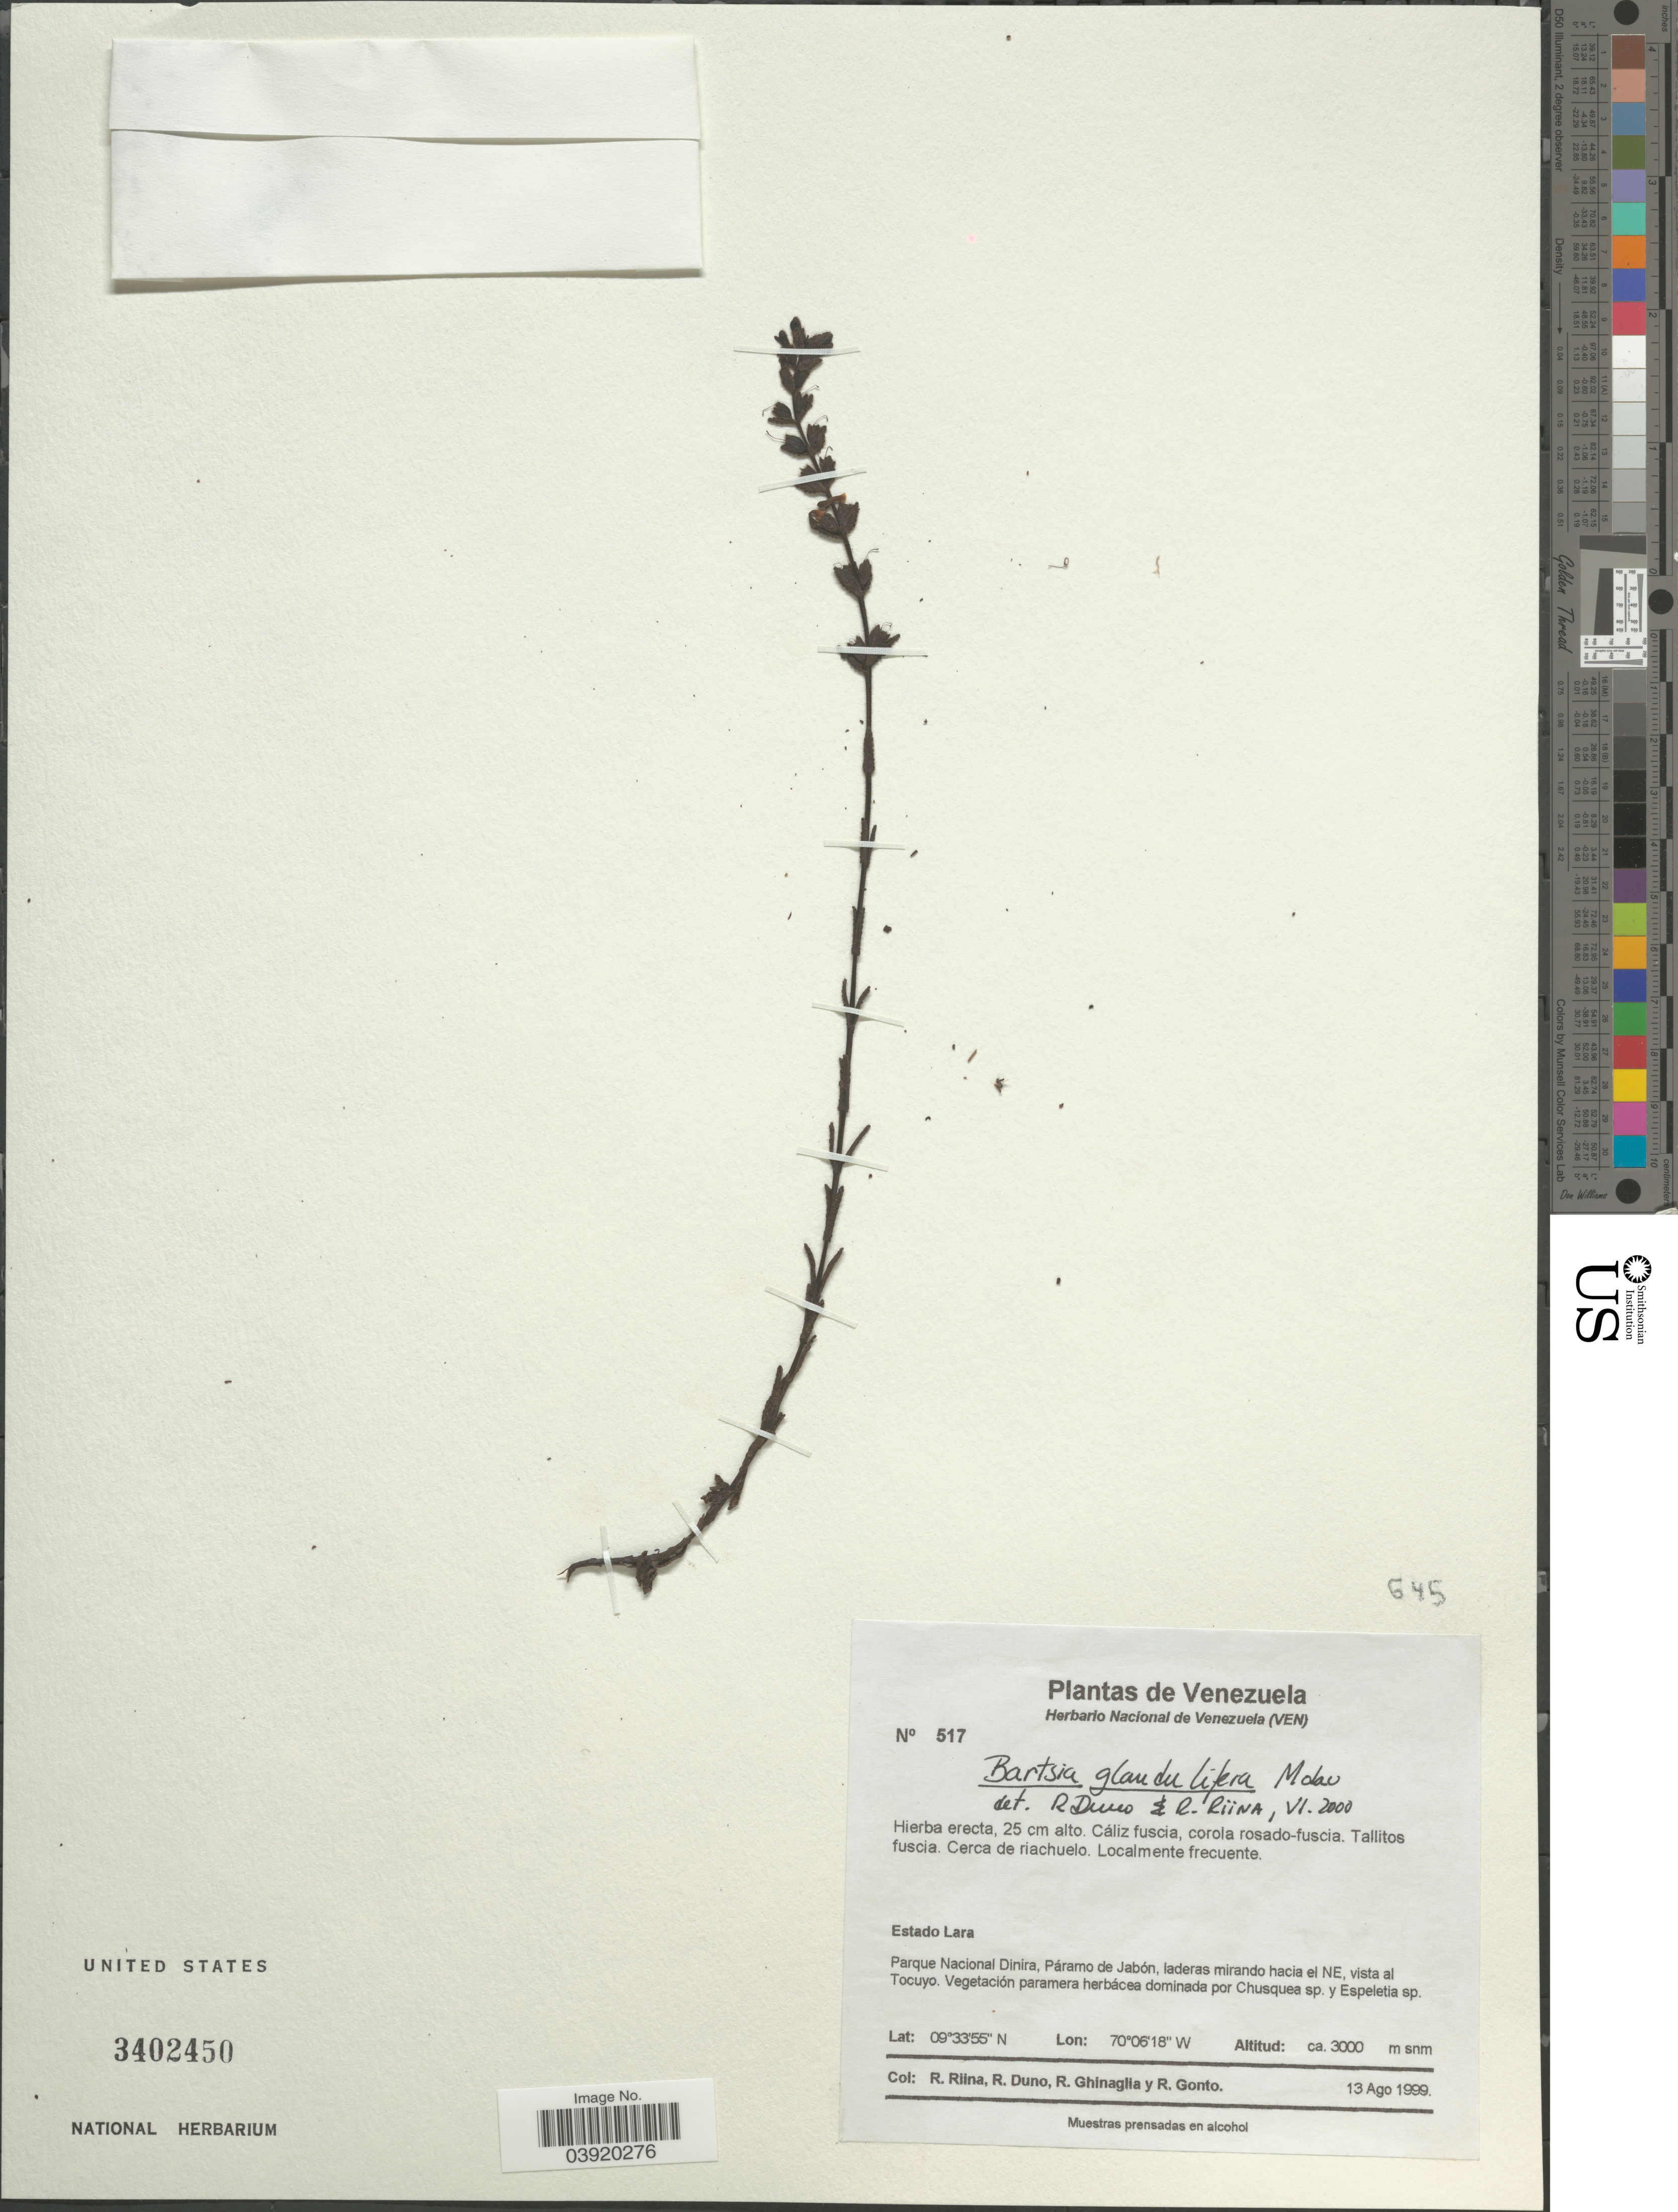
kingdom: Plantae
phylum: Tracheophyta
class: Magnoliopsida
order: Lamiales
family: Orobanchaceae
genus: Bartsia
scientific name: Bartsia glandulifera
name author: Molau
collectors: R. Riina, R. Duno, R. Ghinaglia & R. Gonto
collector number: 517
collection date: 1999-08-13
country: Venezuela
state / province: Lara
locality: Parque Nacional Dinira, Páramo de Jabón, laderas mirando hacia el NE, vista al Tocuyo.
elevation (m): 3000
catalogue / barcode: US 3402450